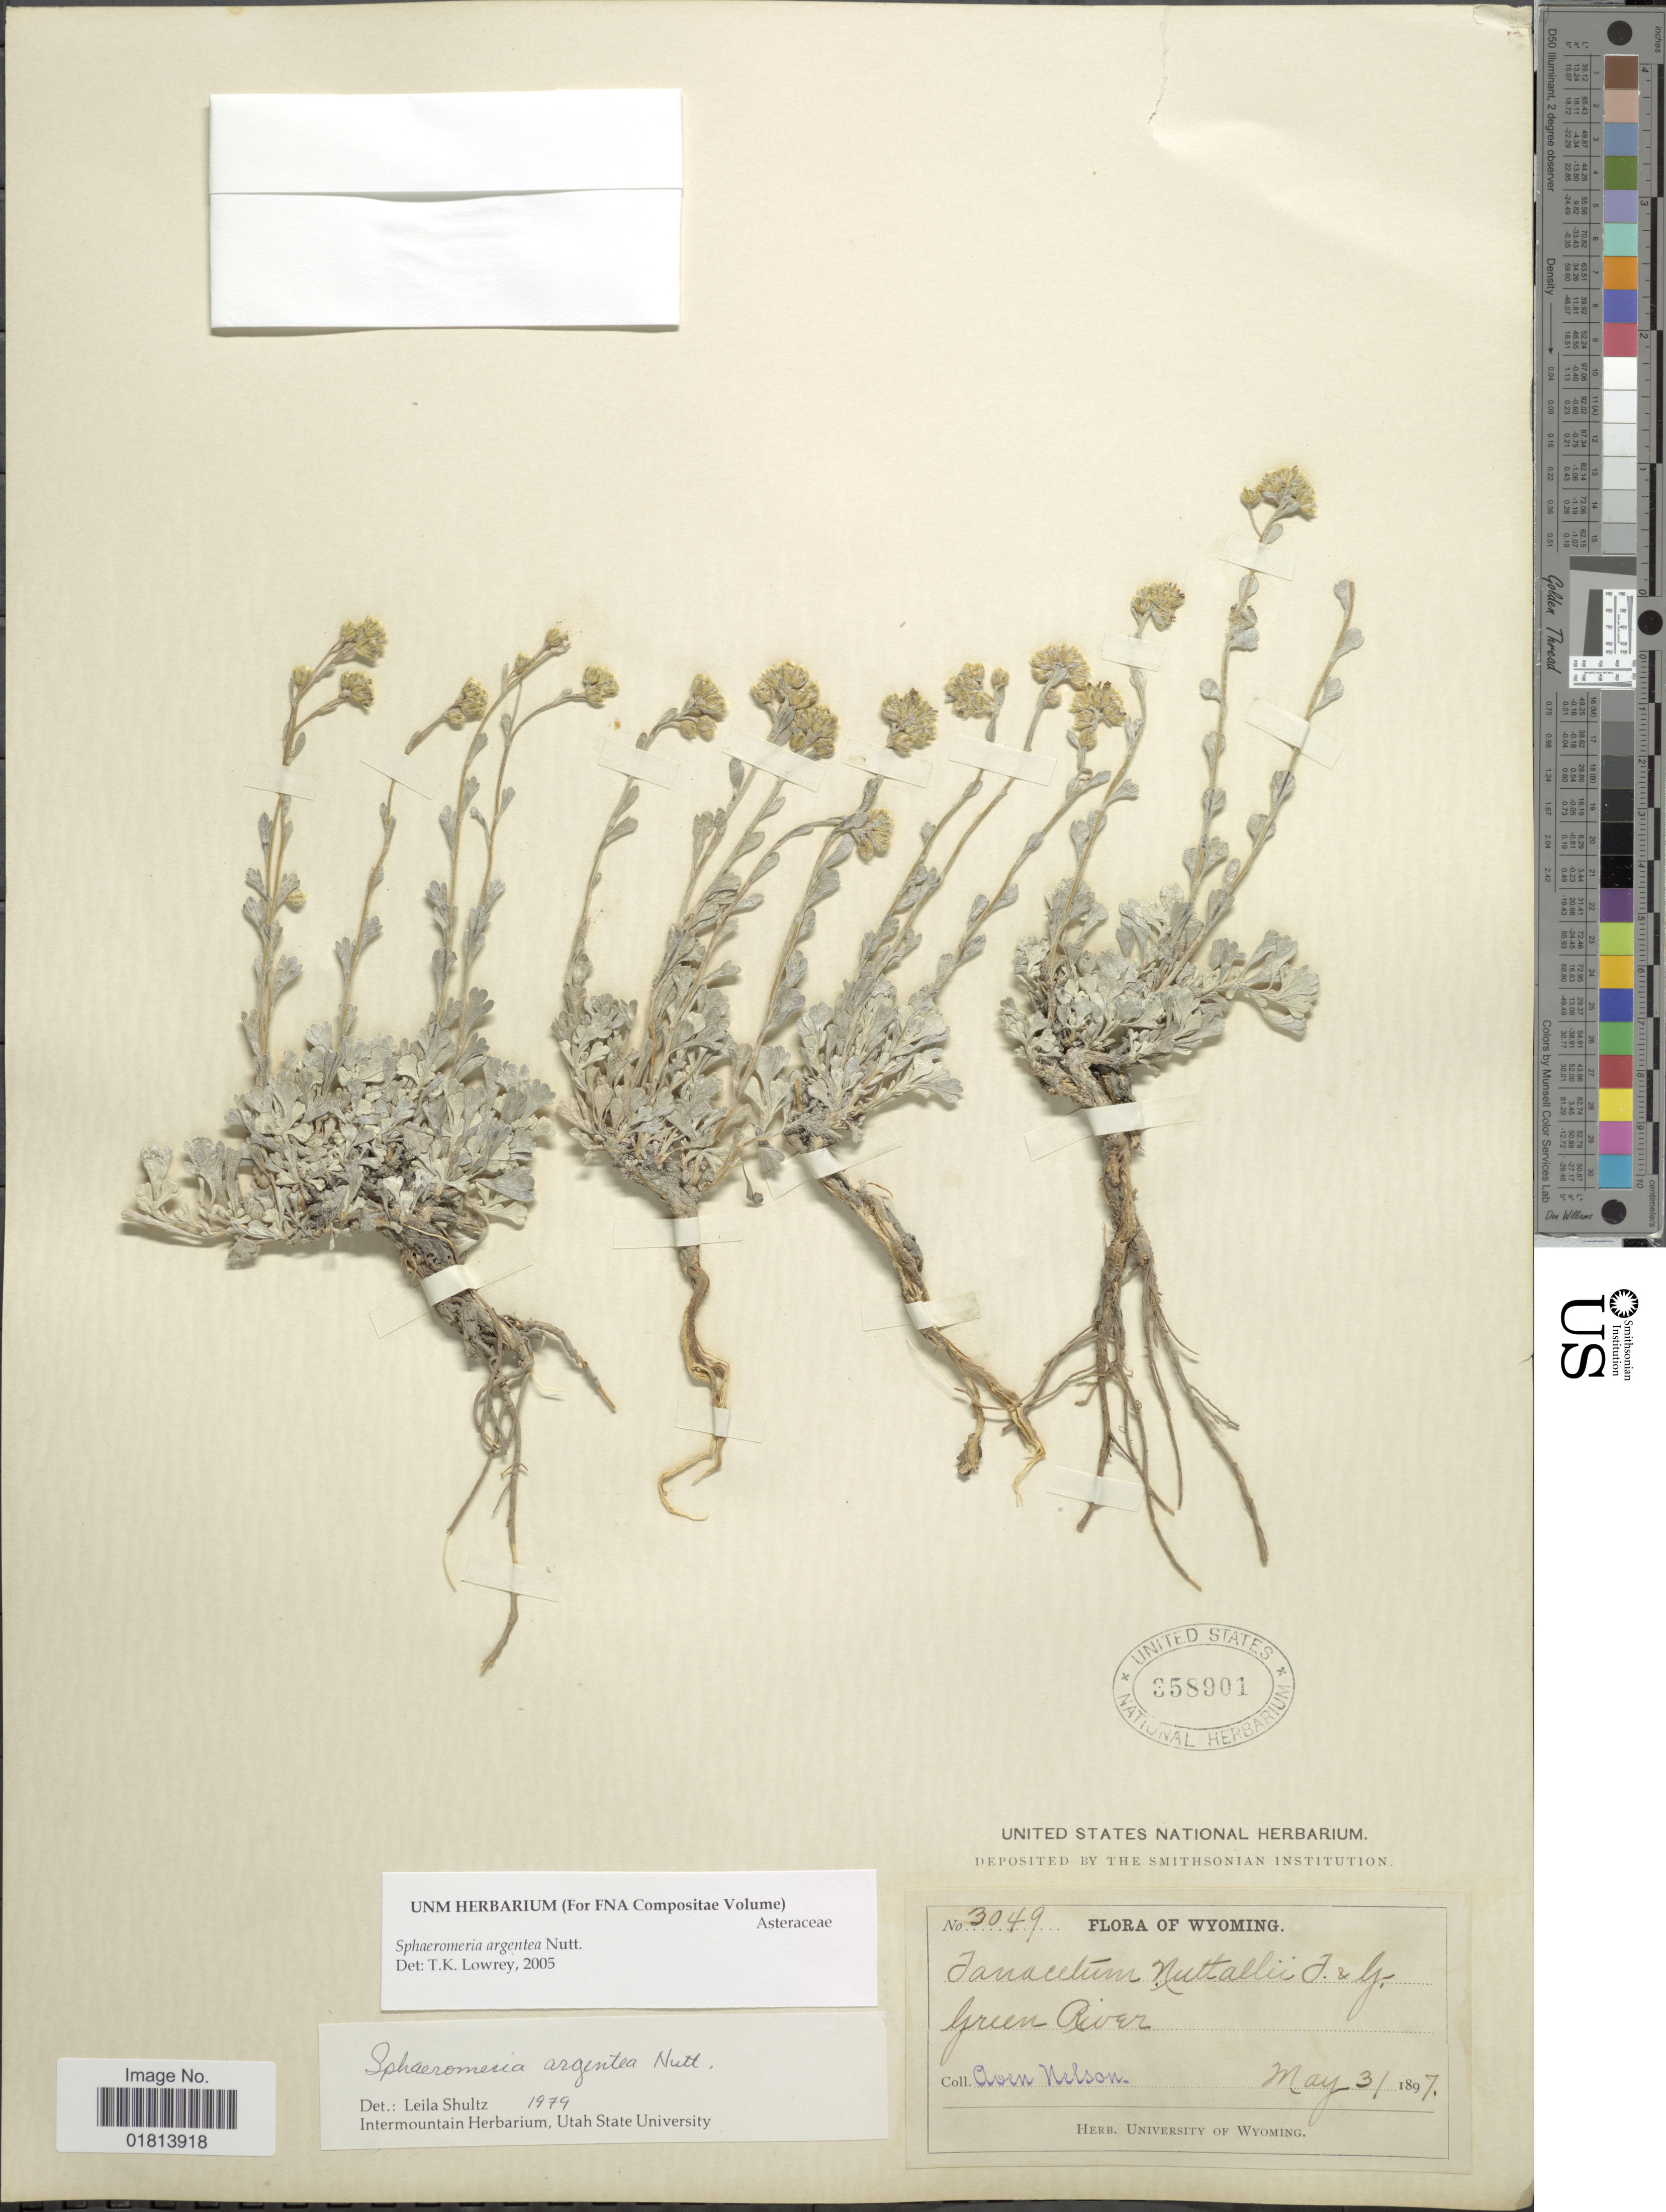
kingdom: Plantae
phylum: Tracheophyta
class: Magnoliopsida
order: Asterales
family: Asteraceae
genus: Sphaeromeria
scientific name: Sphaeromeria argentea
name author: Nutt.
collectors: A. Nelson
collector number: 3049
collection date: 1897-05-03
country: United States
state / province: Wyoming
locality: Green River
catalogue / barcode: US 358901